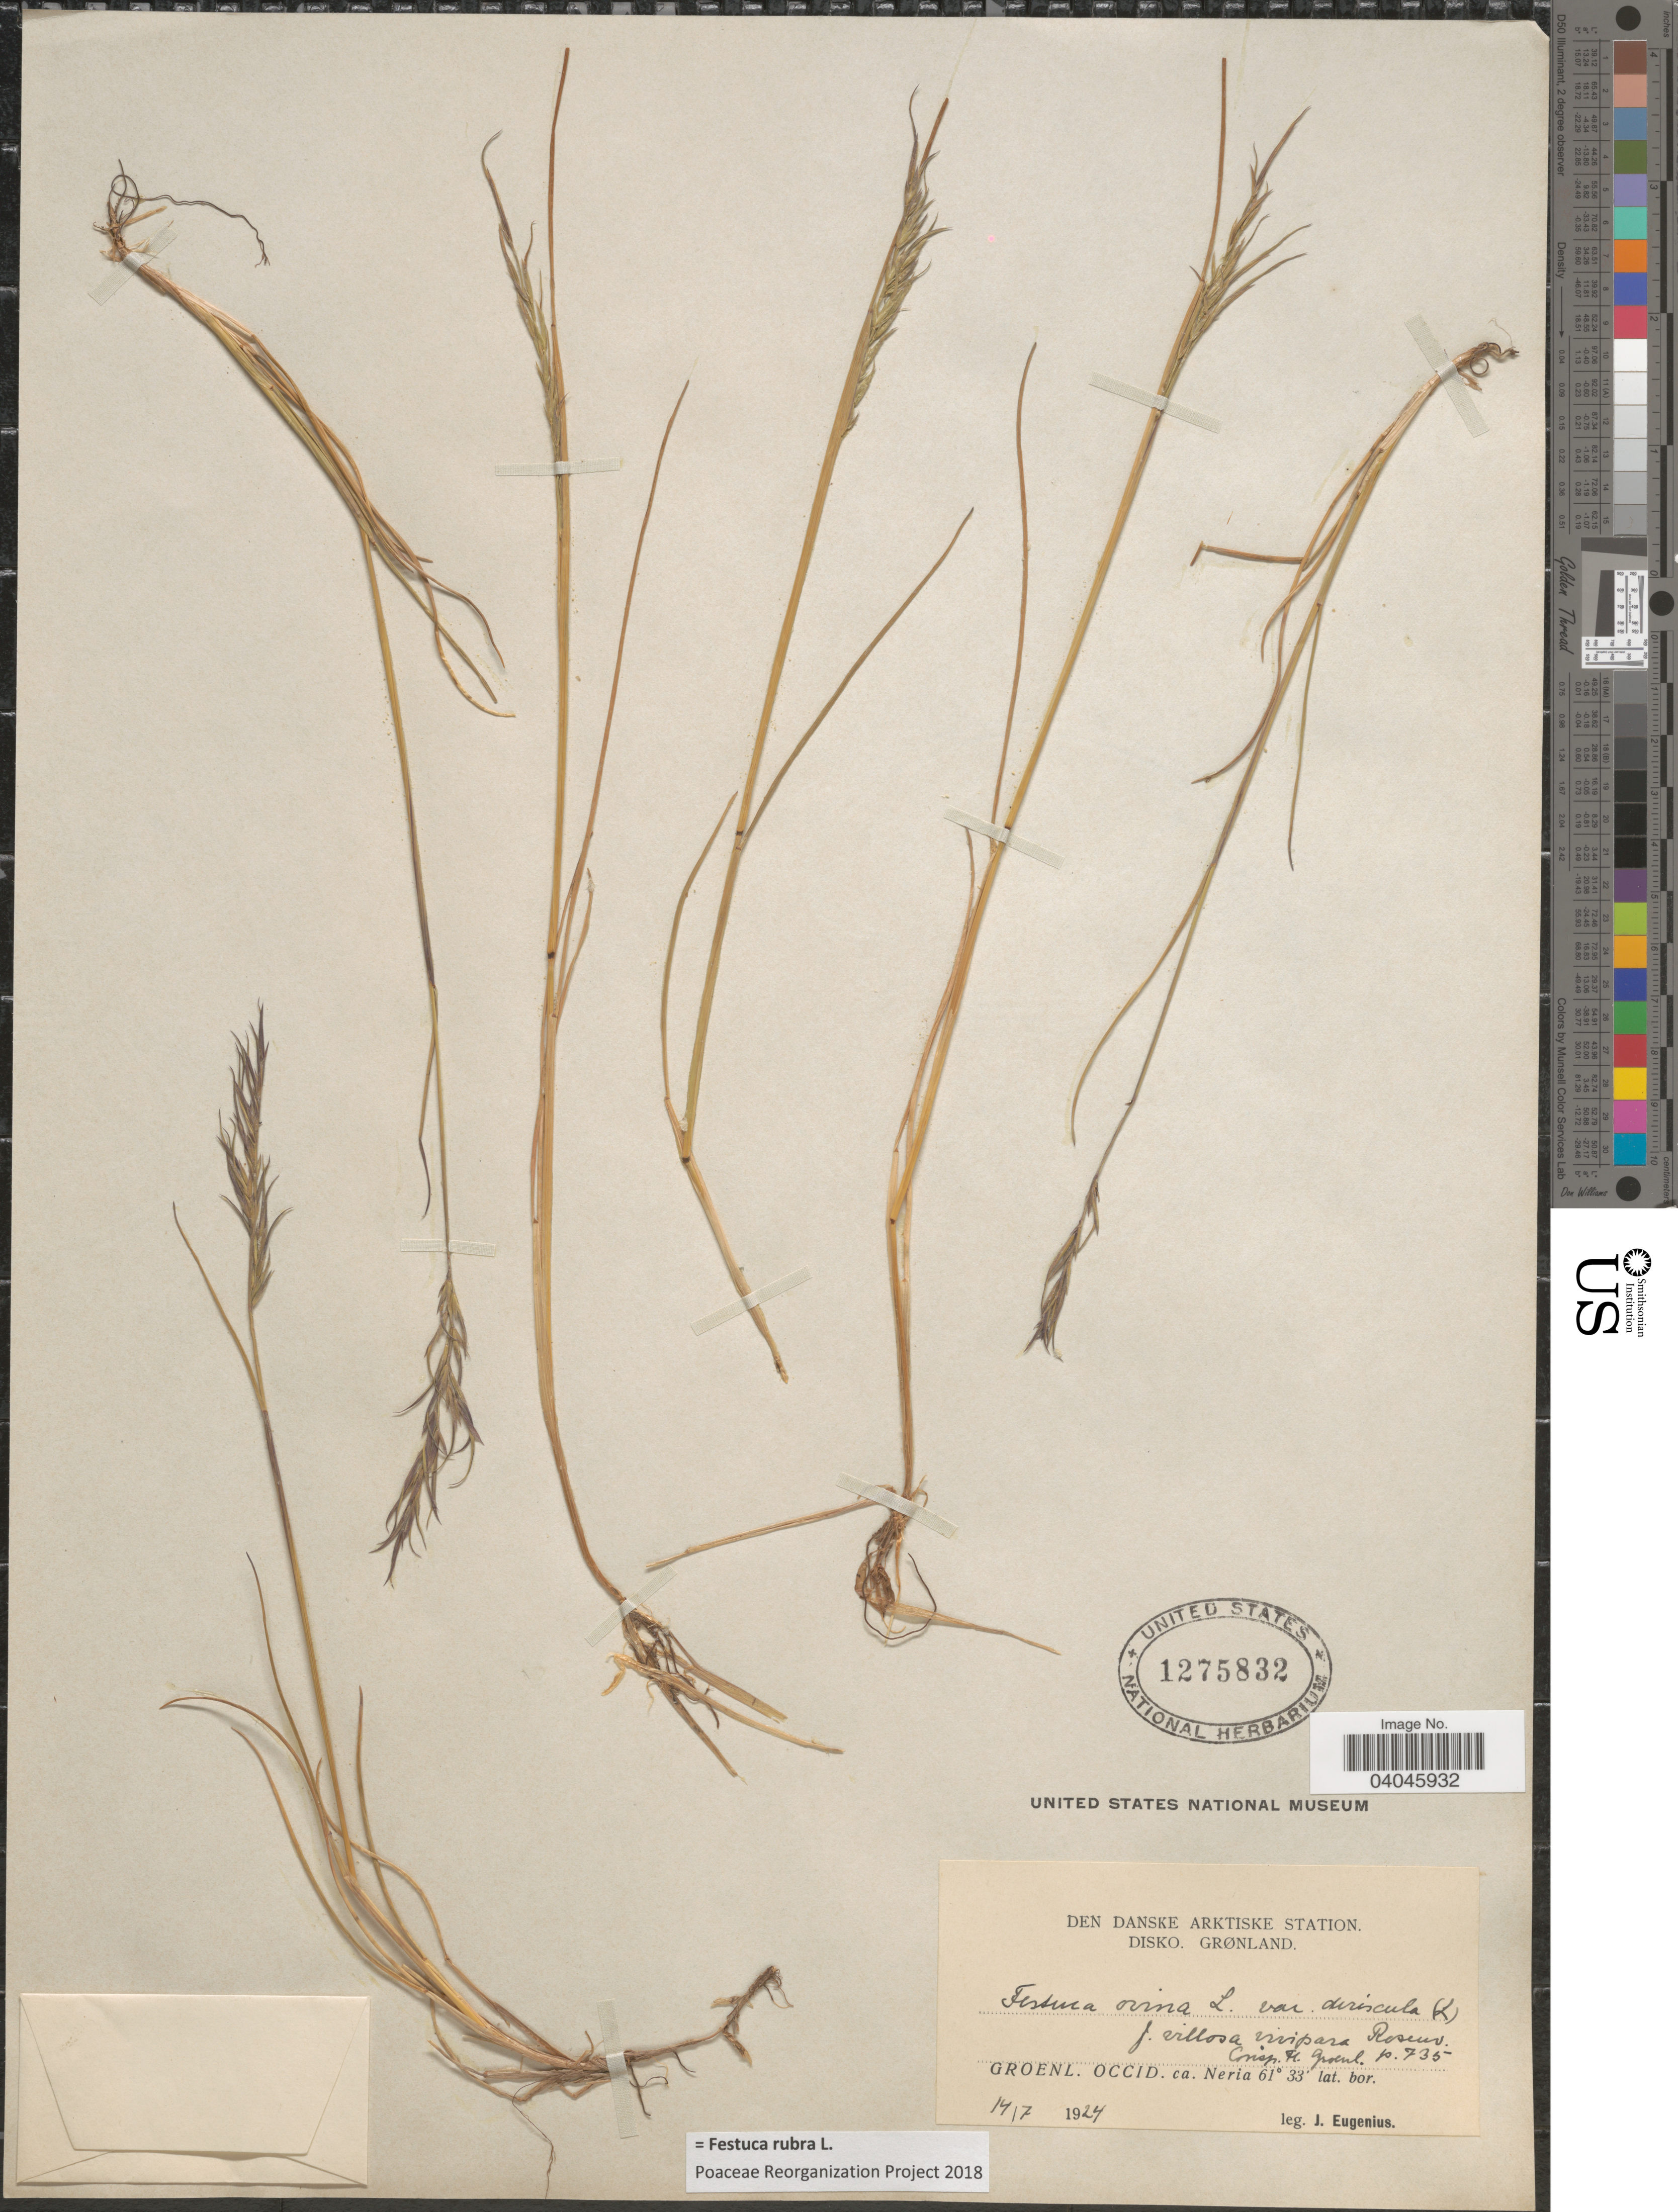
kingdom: Plantae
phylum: Tracheophyta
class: Liliopsida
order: Poales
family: Poaceae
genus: Festuca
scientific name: Festuca rubra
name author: L.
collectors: J. Eugenius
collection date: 1924-07-14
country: Greenland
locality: Den Danske Arktiske Station. Disko. Grønland. Groenl. Occid. ca. Neria.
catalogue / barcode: US 1275832